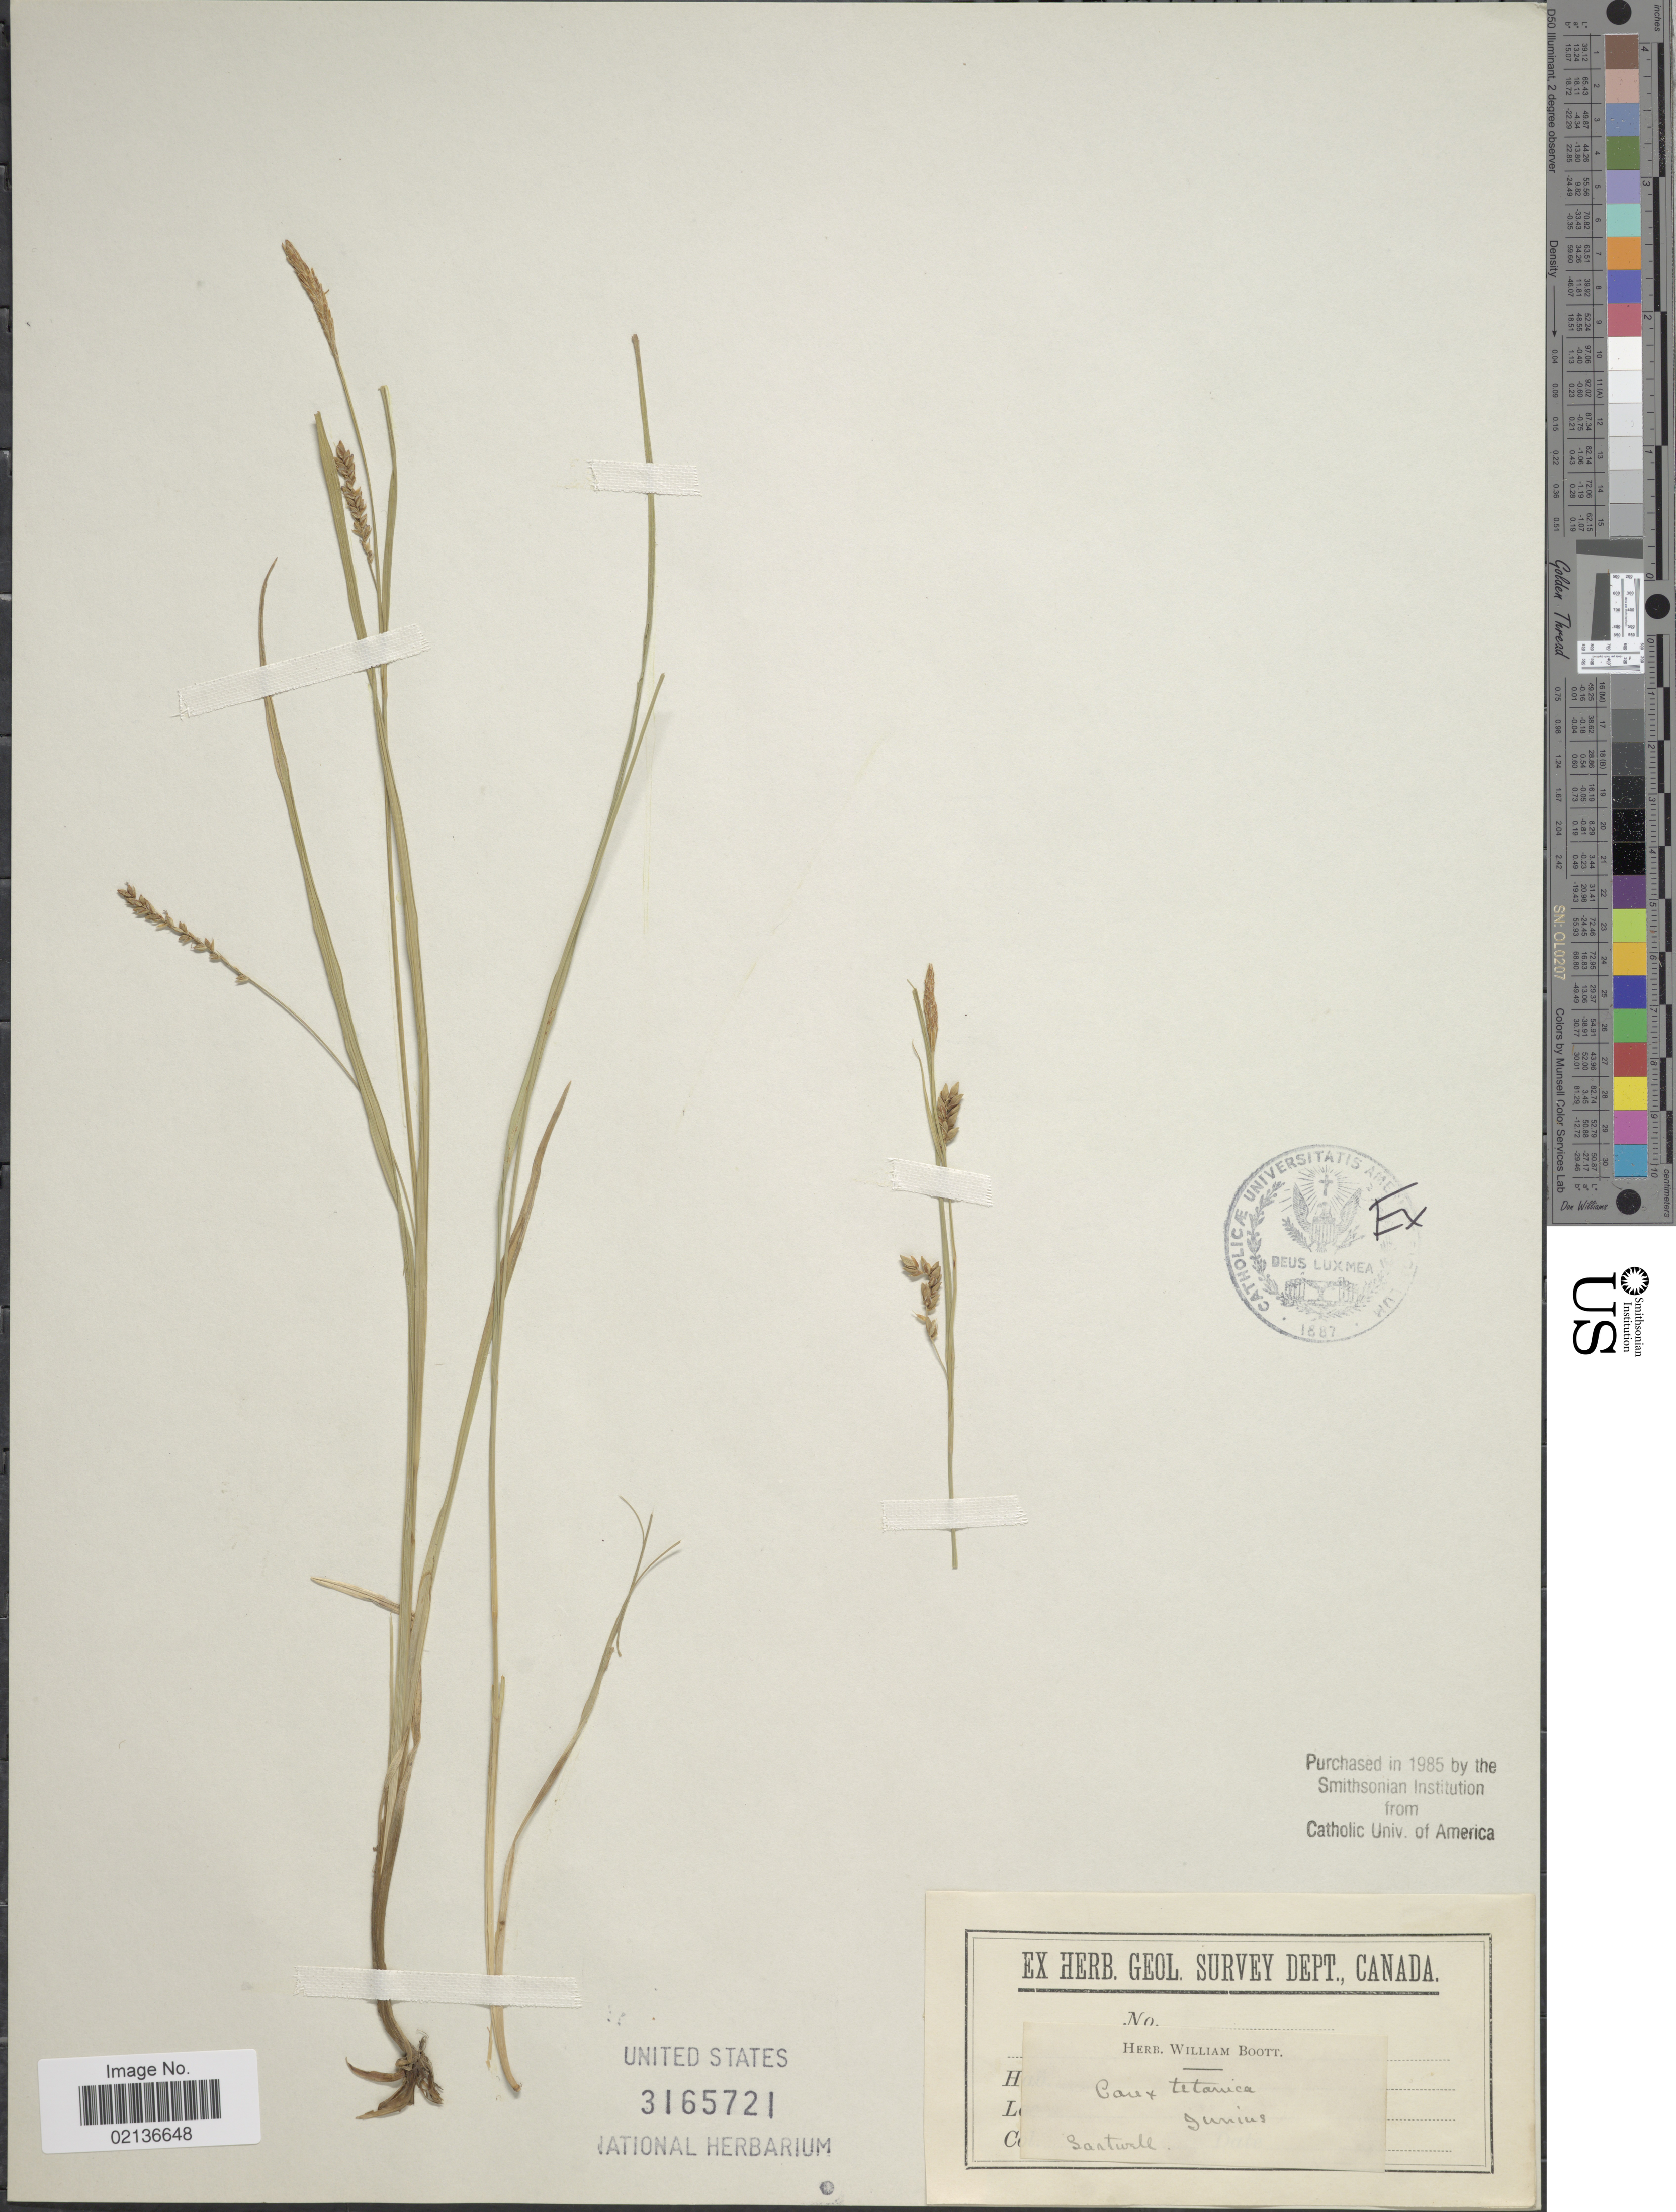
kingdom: Plantae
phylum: Tracheophyta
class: Liliopsida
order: Poales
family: Cyperaceae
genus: Carex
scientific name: Carex tetanica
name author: Schkuhr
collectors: Sartwell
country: United States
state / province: New York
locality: Junius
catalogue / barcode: US 3165721